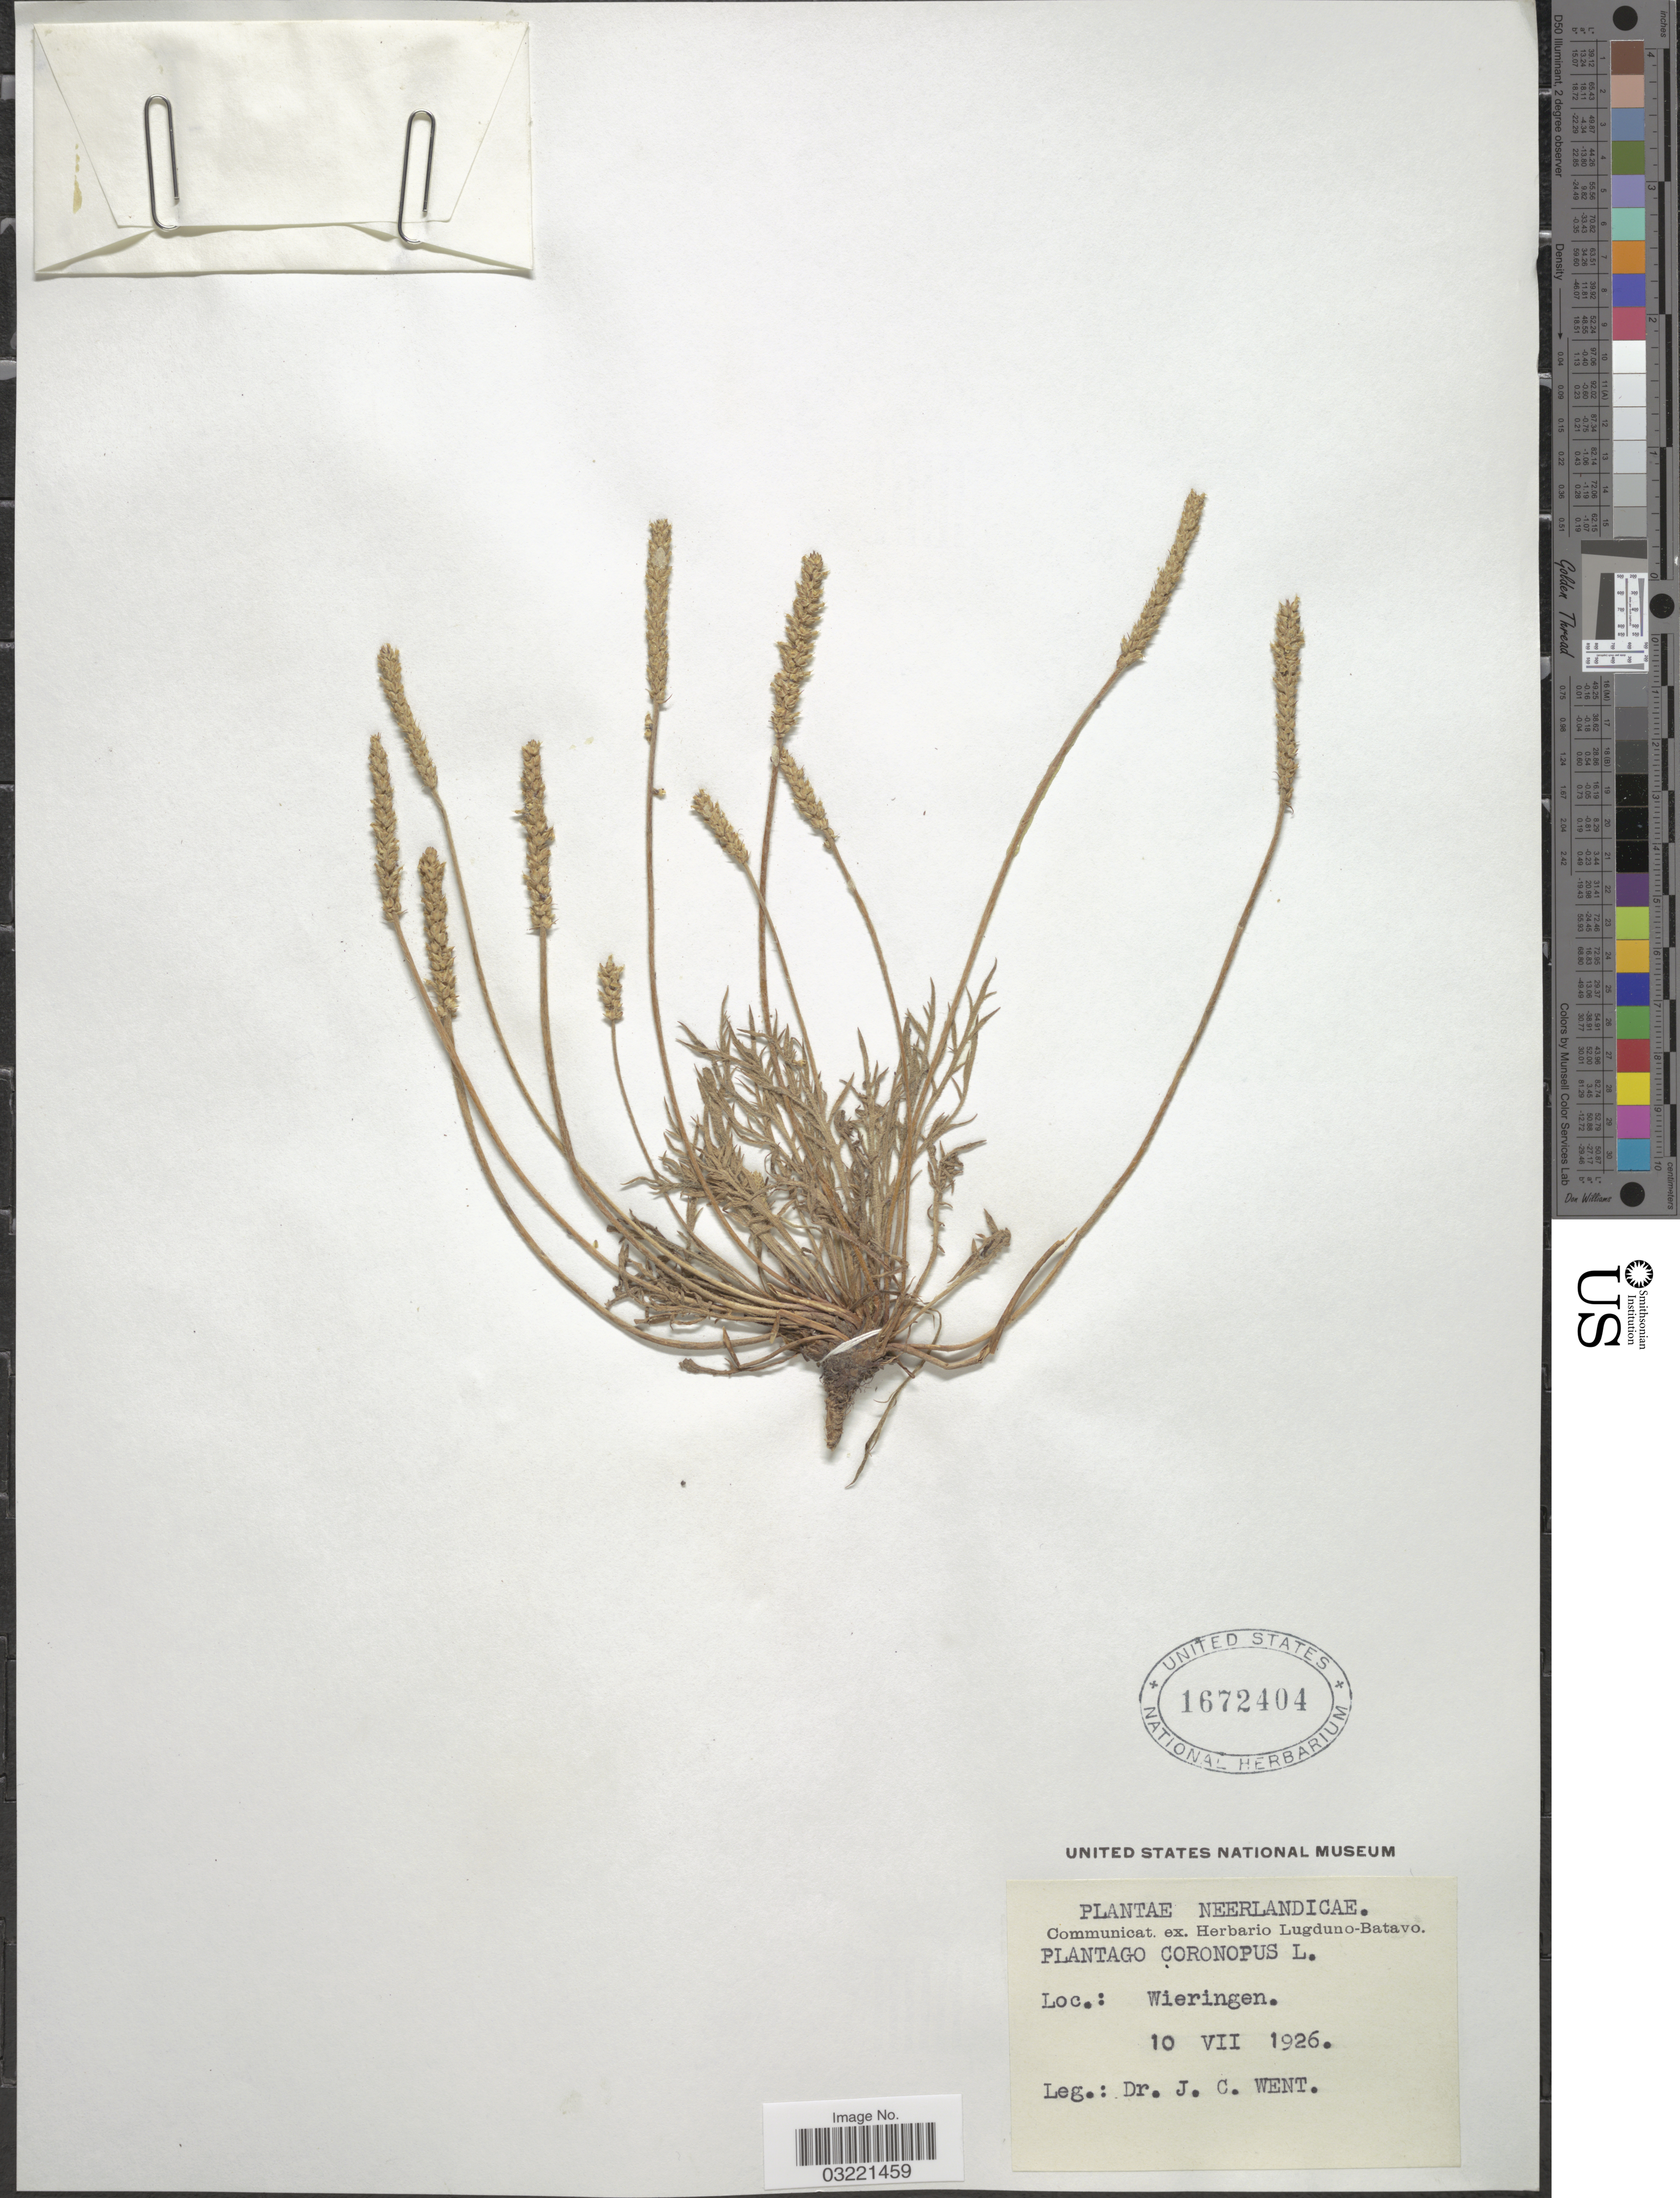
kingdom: Plantae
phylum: Tracheophyta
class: Magnoliopsida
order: Lamiales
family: Plantaginaceae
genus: Plantago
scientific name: Plantago coronopus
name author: L.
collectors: J. C. Went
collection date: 1926-07-10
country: Netherlands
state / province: Noord Holland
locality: Wieringen.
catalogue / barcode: US 1672404